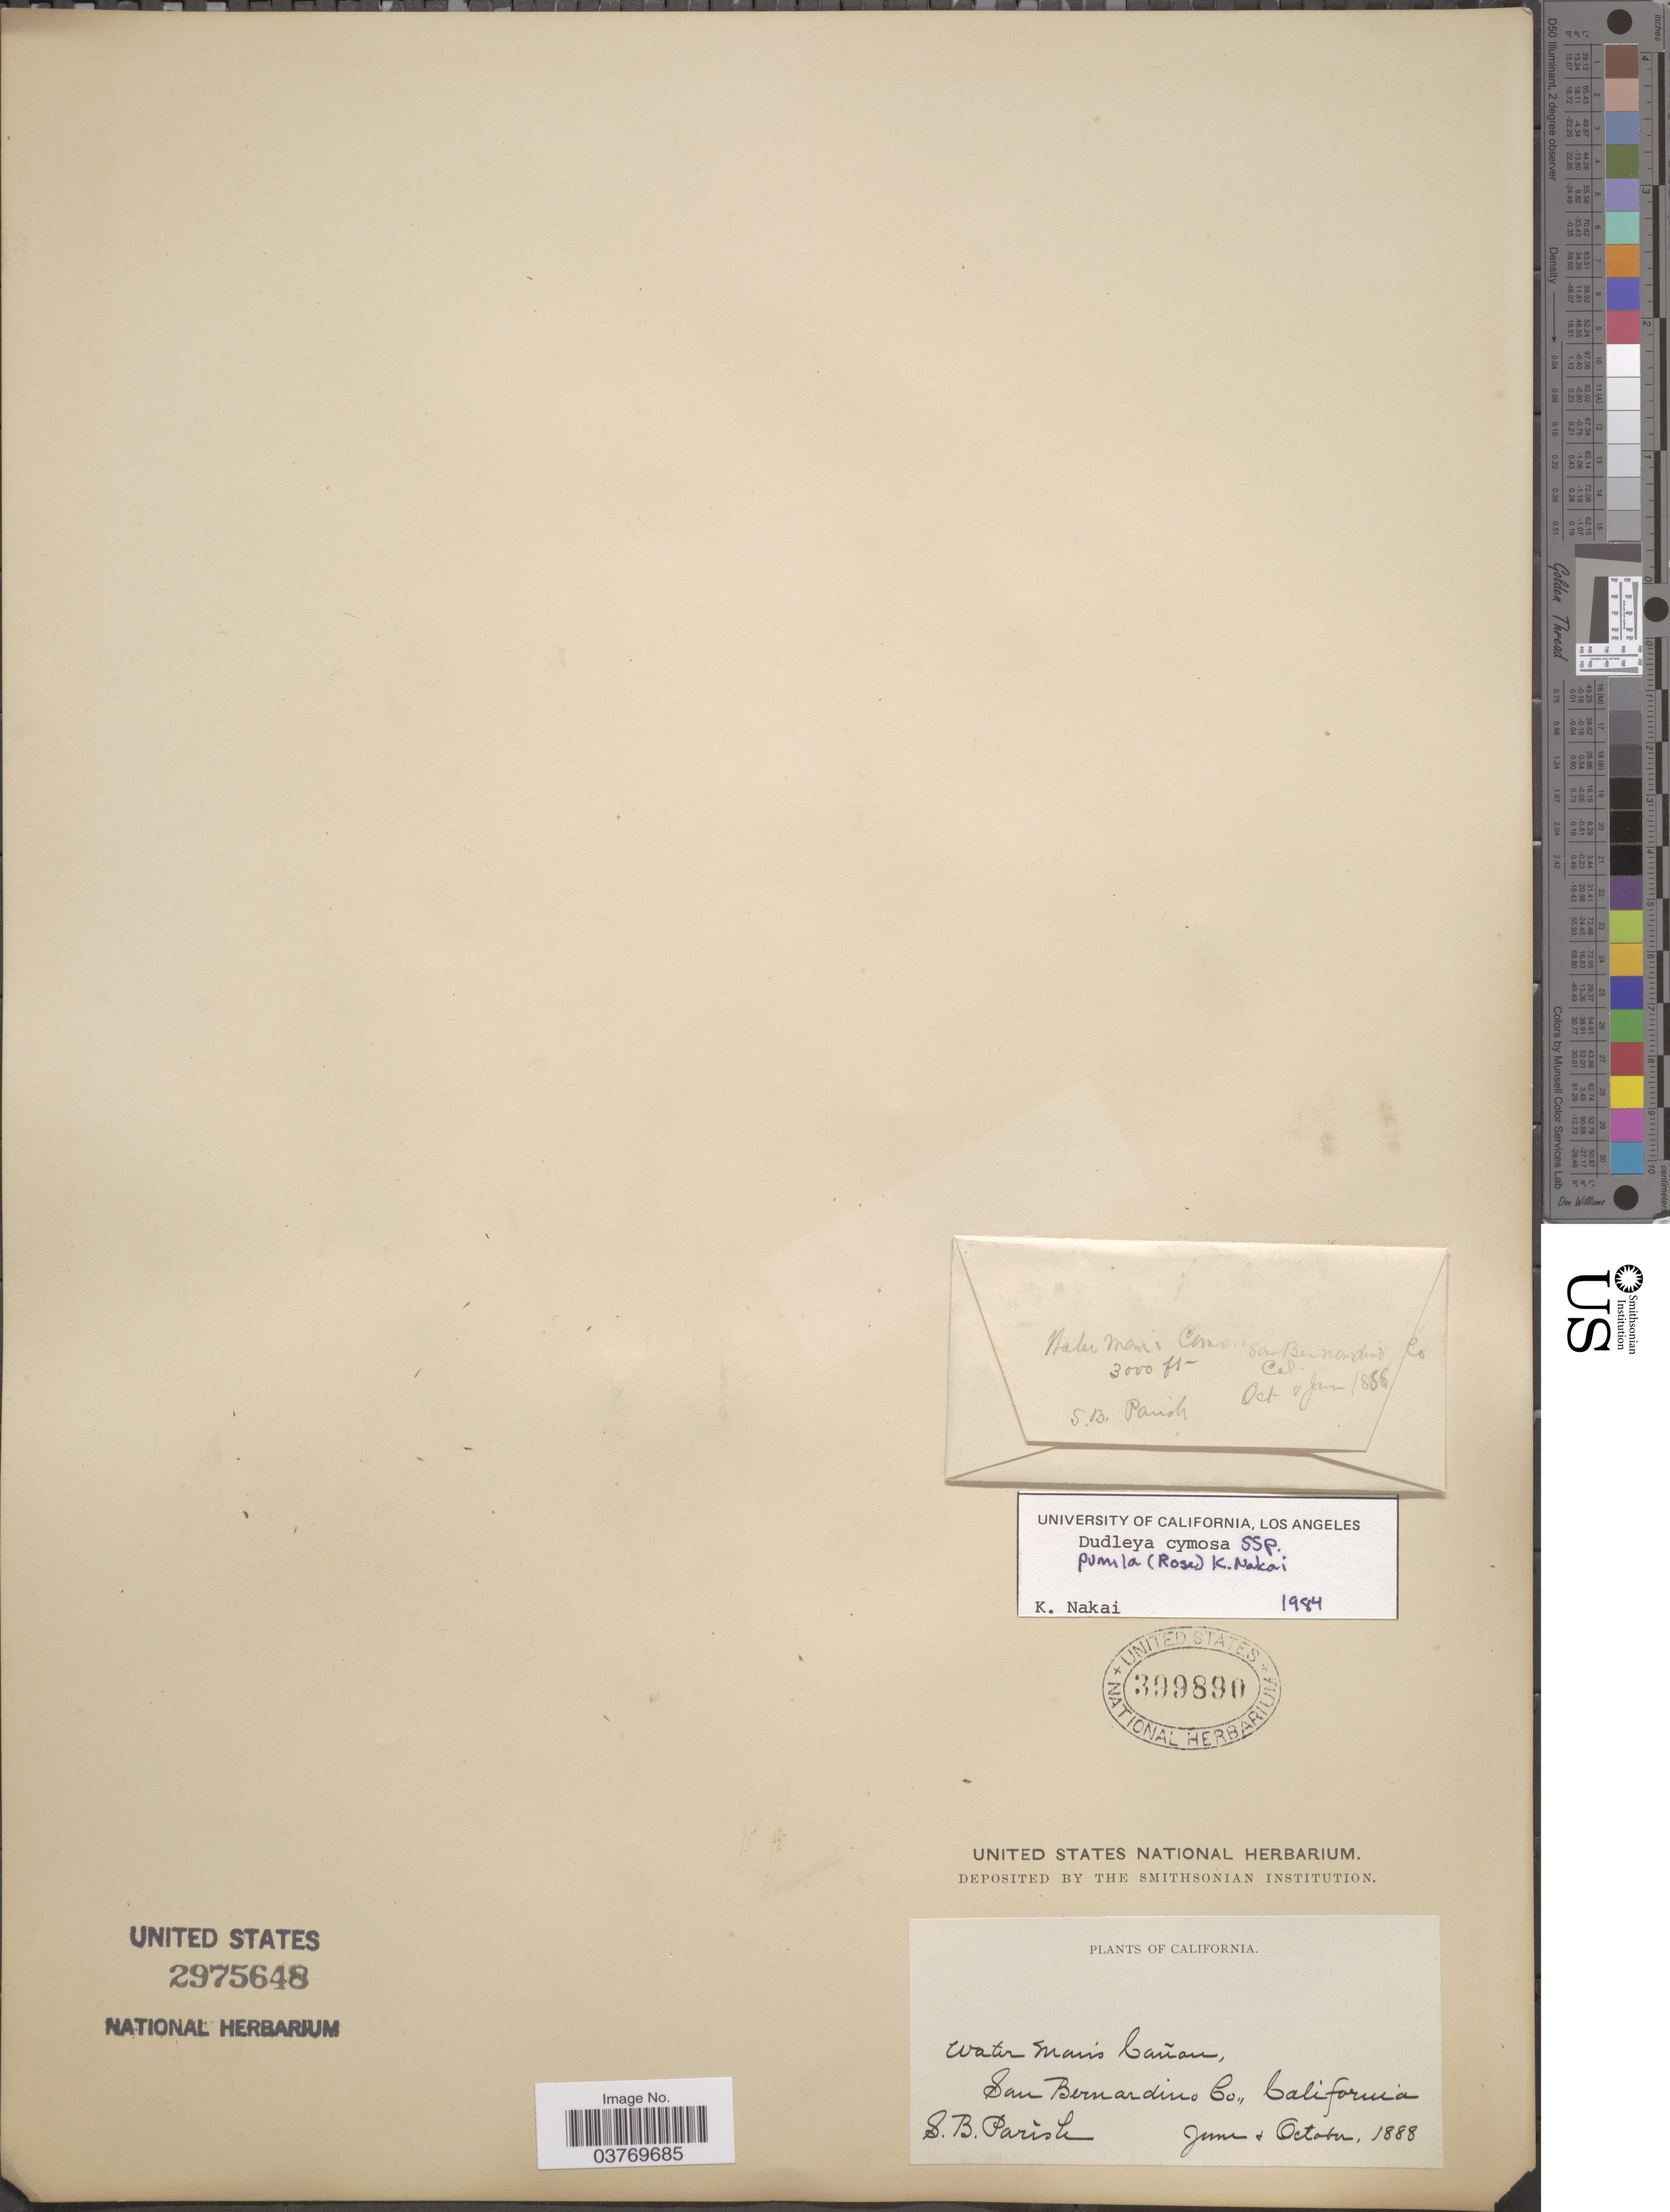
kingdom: Plantae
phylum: Tracheophyta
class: Magnoliopsida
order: Saxifragales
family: Crassulaceae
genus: Dudleya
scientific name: Dudleya cymosa subsp. pumila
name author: (Rose) K.M. Nakai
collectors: S. B. Parish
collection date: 1888-06/1888-10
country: United States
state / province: California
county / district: San Bernardino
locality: Water Man's Cañon. San Bernardino Co.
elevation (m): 914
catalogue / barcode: US 2975648-2